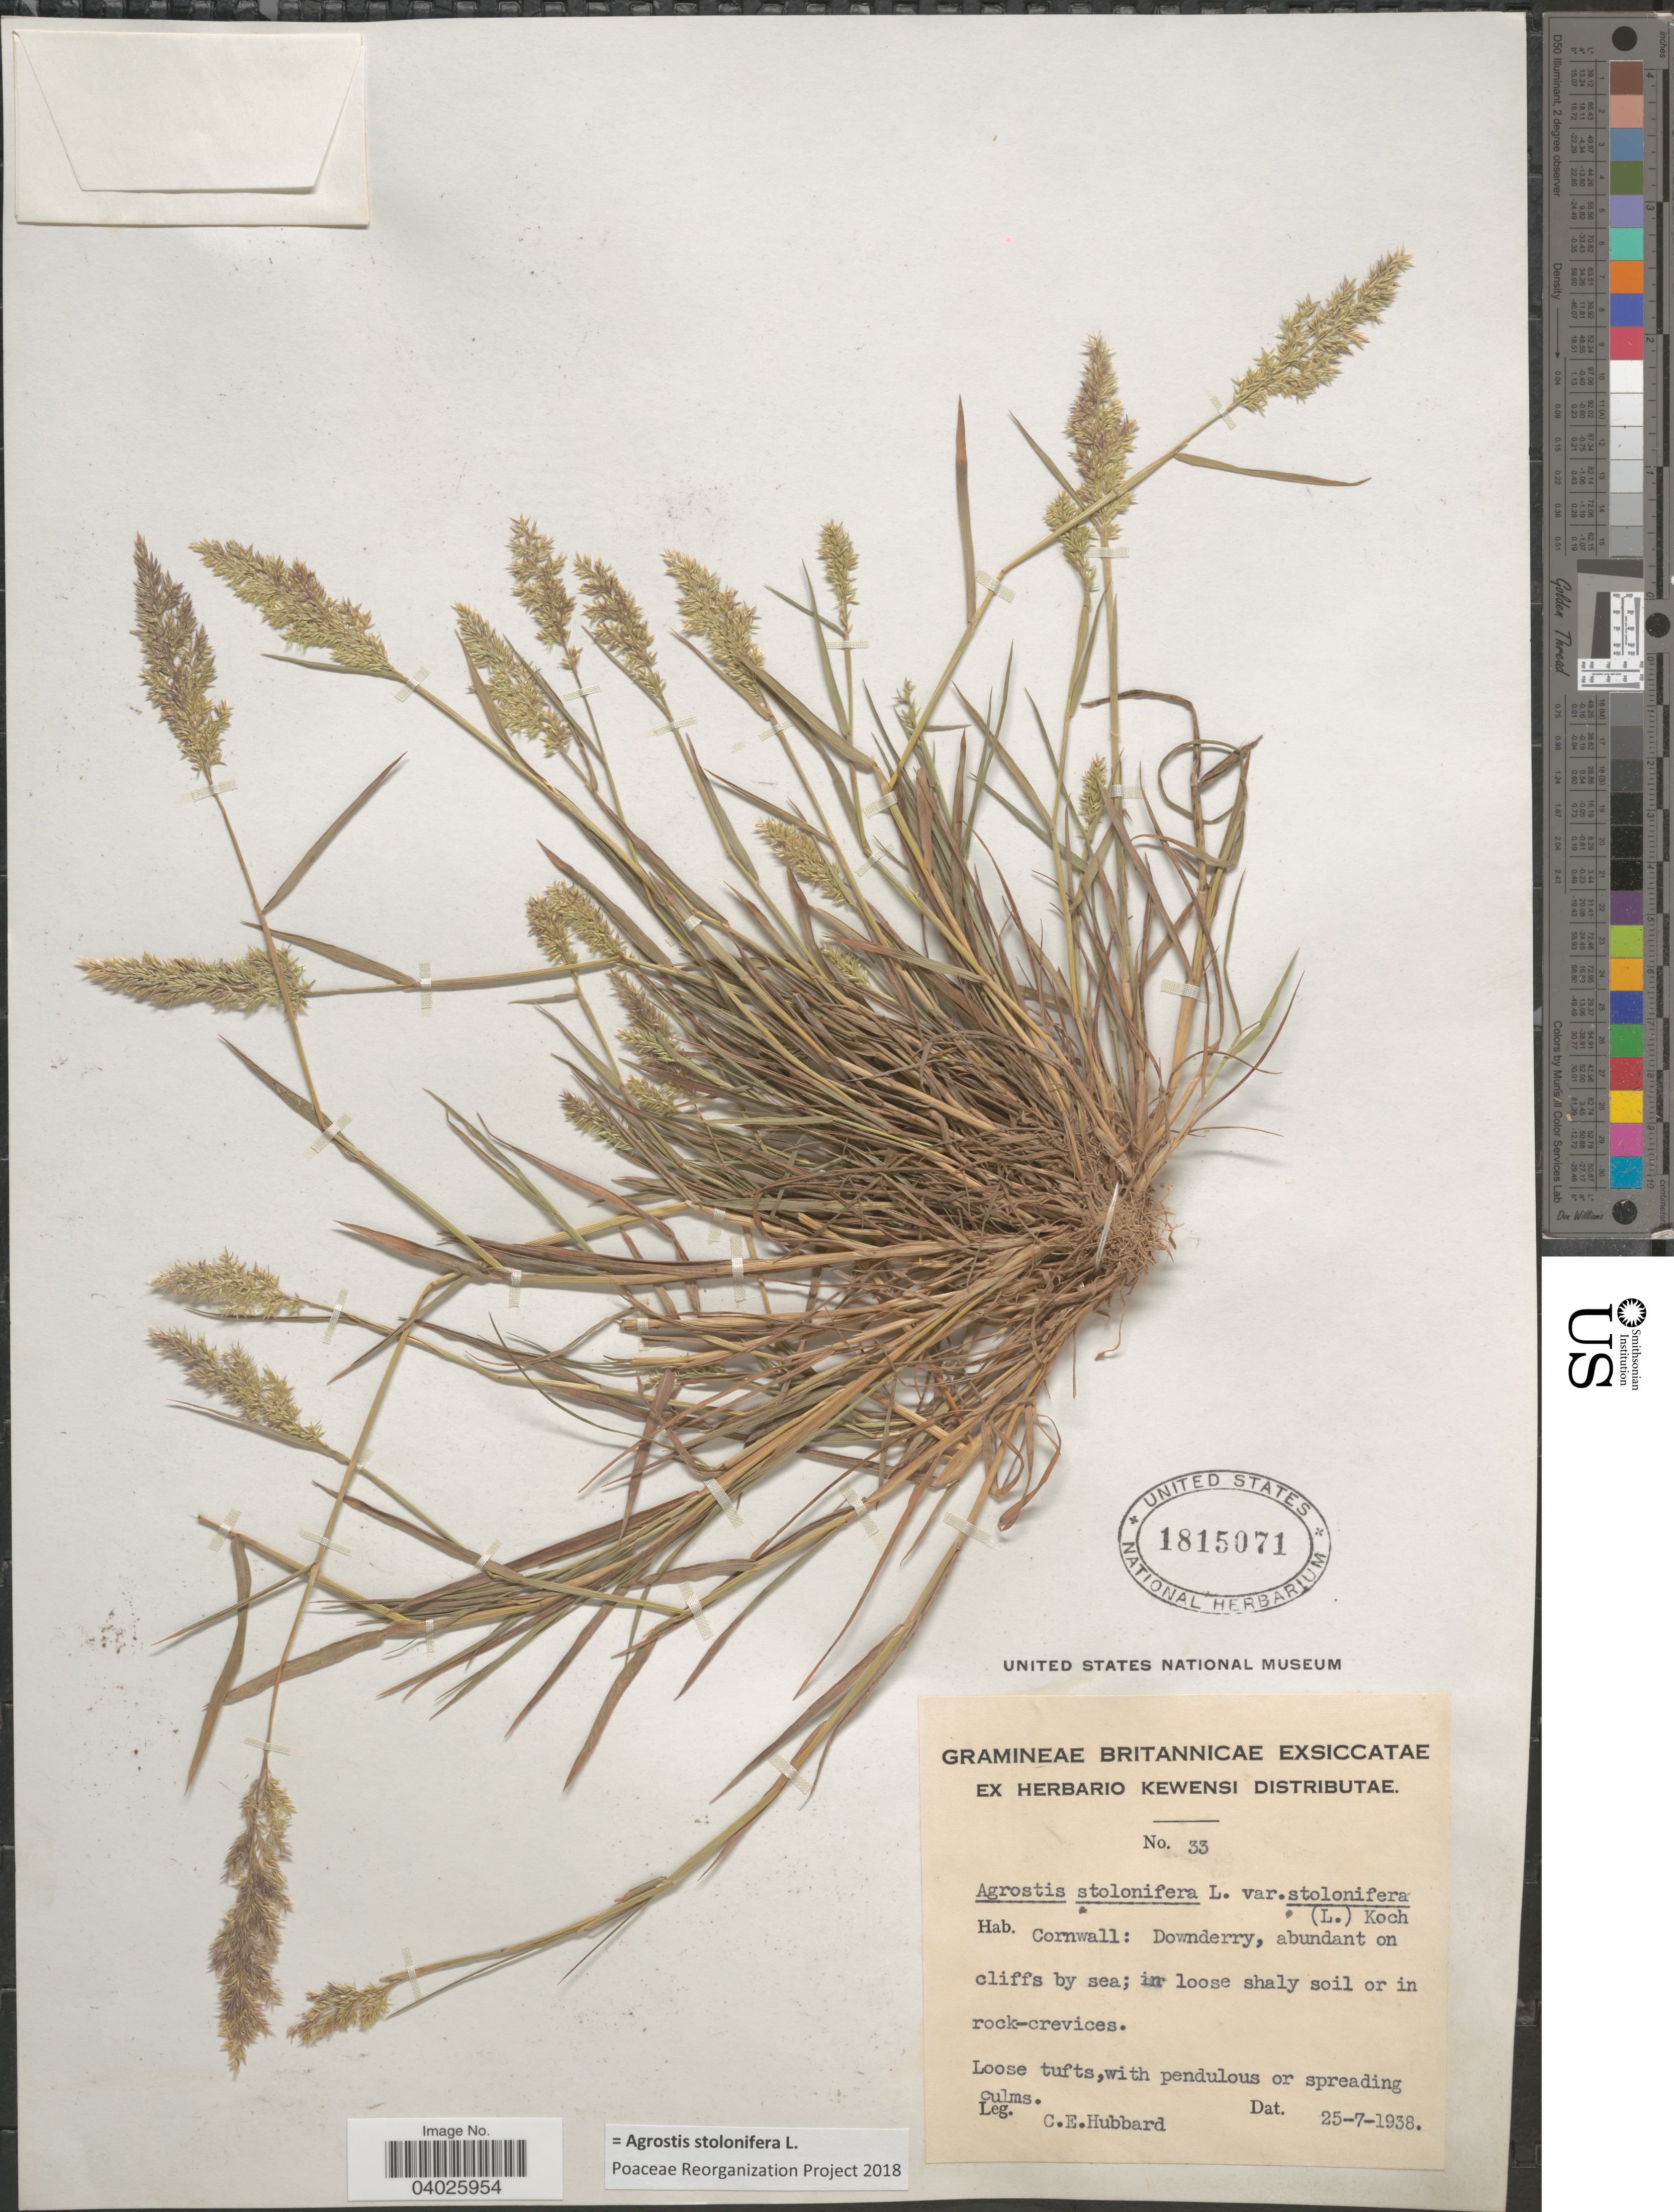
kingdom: Plantae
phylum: Tracheophyta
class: Liliopsida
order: Poales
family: Poaceae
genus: Agrostis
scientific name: Agrostis stolonifera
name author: L.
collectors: C. E. Hubbard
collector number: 33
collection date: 1938-07-25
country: United Kingdom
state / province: England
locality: Cornwall: Downderry.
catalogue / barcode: US 1815071